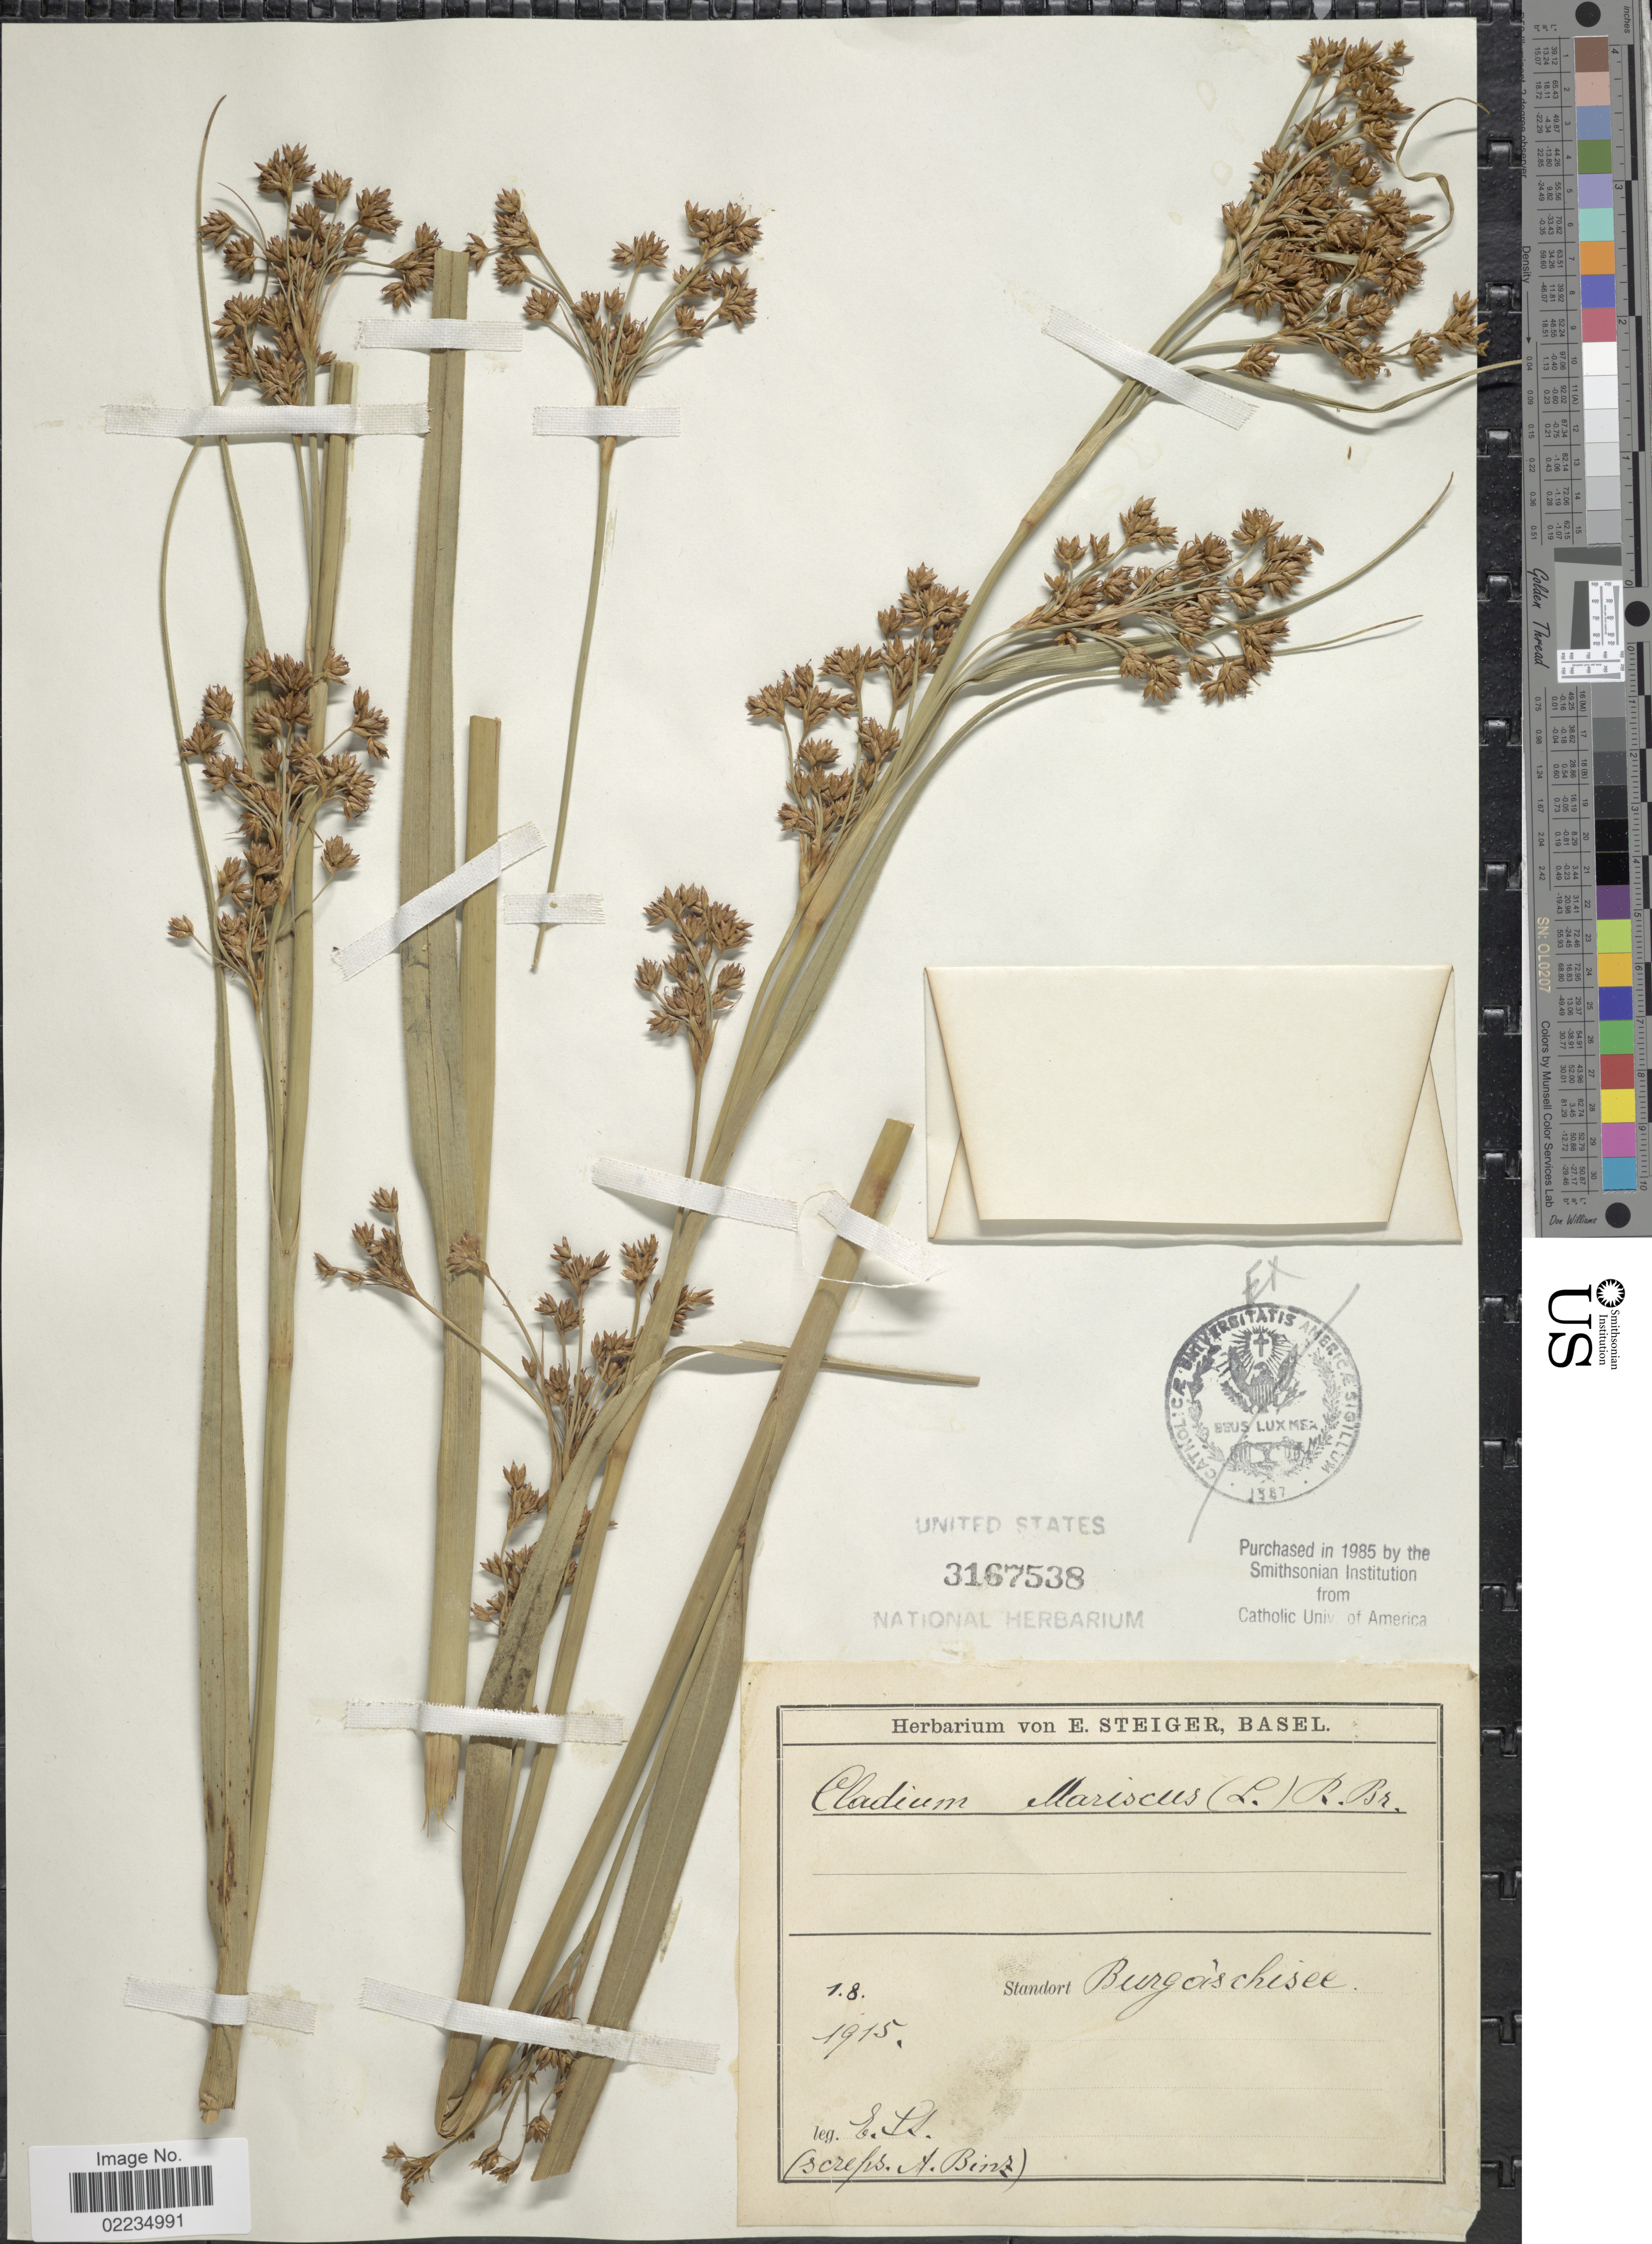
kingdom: Plantae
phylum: Tracheophyta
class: Liliopsida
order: Poales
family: Cyperaceae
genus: Cladium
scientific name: Cladium mariscus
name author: (L.) Pohl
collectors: E. Steiger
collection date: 1915-08-01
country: Switzerland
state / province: Solothurn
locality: Standort Burgoischisee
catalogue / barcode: US 3167538